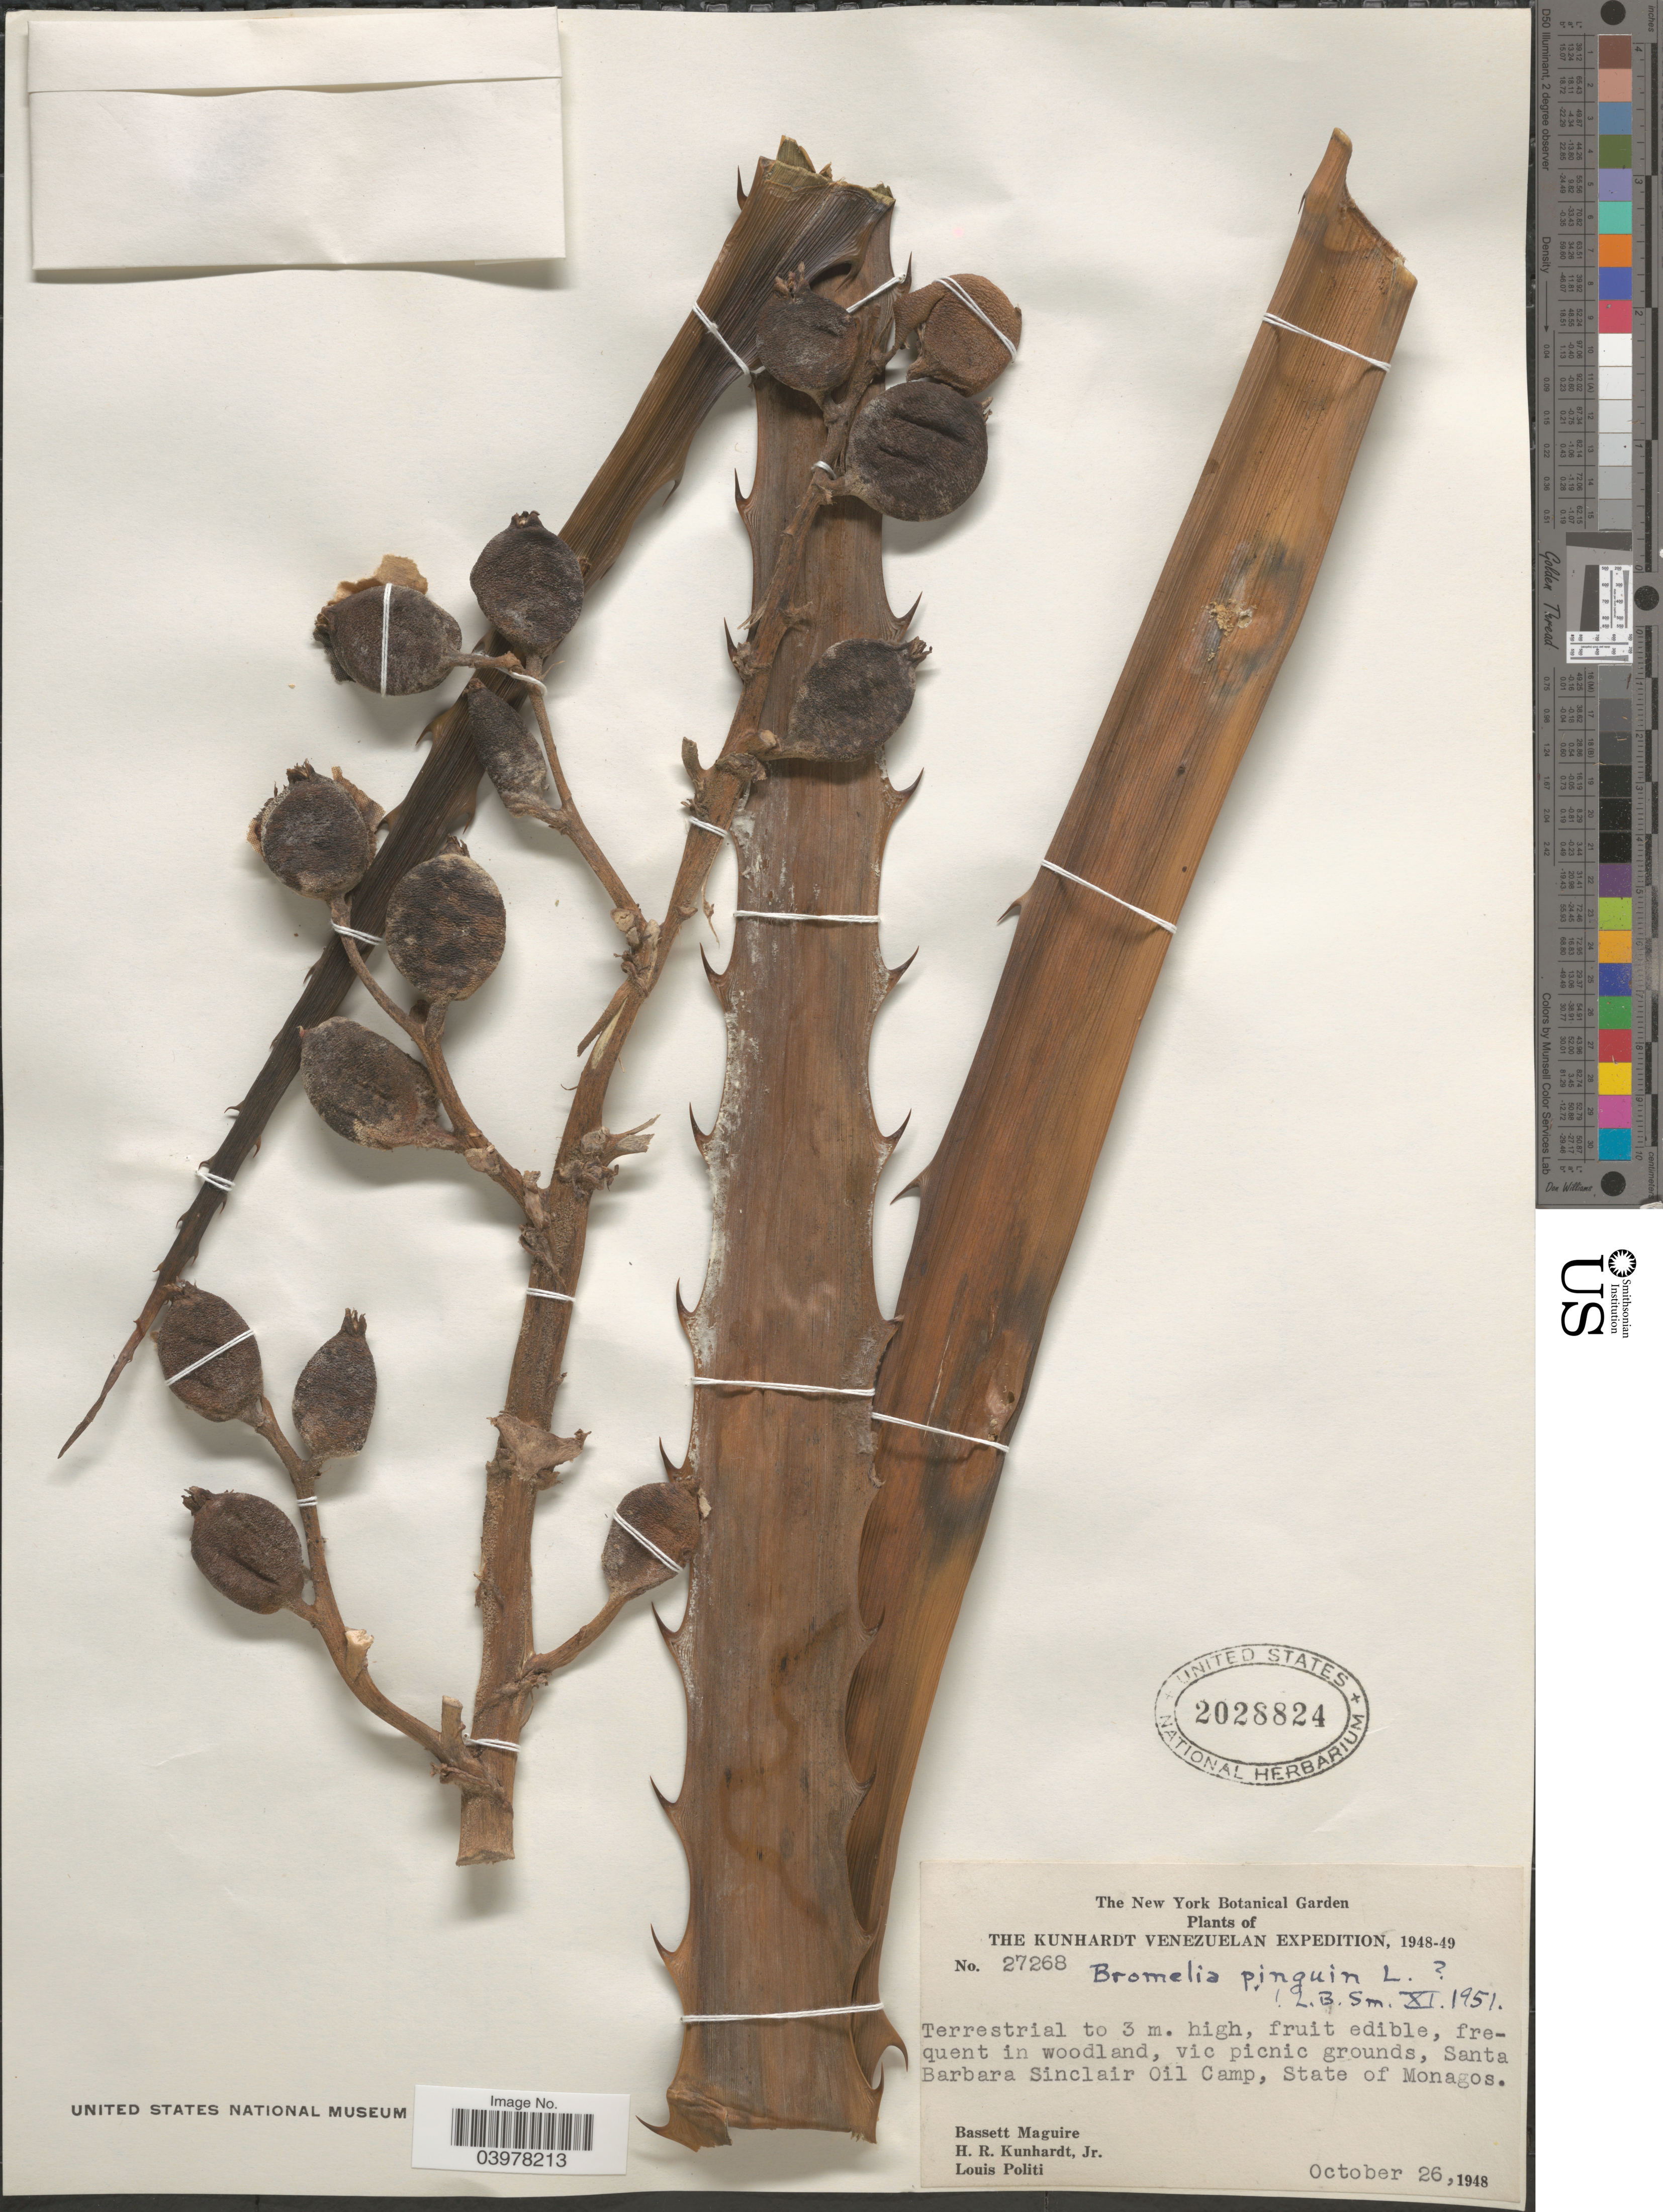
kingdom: Plantae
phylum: Tracheophyta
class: Liliopsida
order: Poales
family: Bromeliaceae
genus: Bromelia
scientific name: Bromelia pinguin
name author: L.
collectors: B. Maguire, H. Kunhardt & L. Politi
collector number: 27268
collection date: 1948-10-26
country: Venezuela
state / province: Monagas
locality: Santa Barbara Sinclair Oil Camp, State of Monagos.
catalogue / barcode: US 2028824